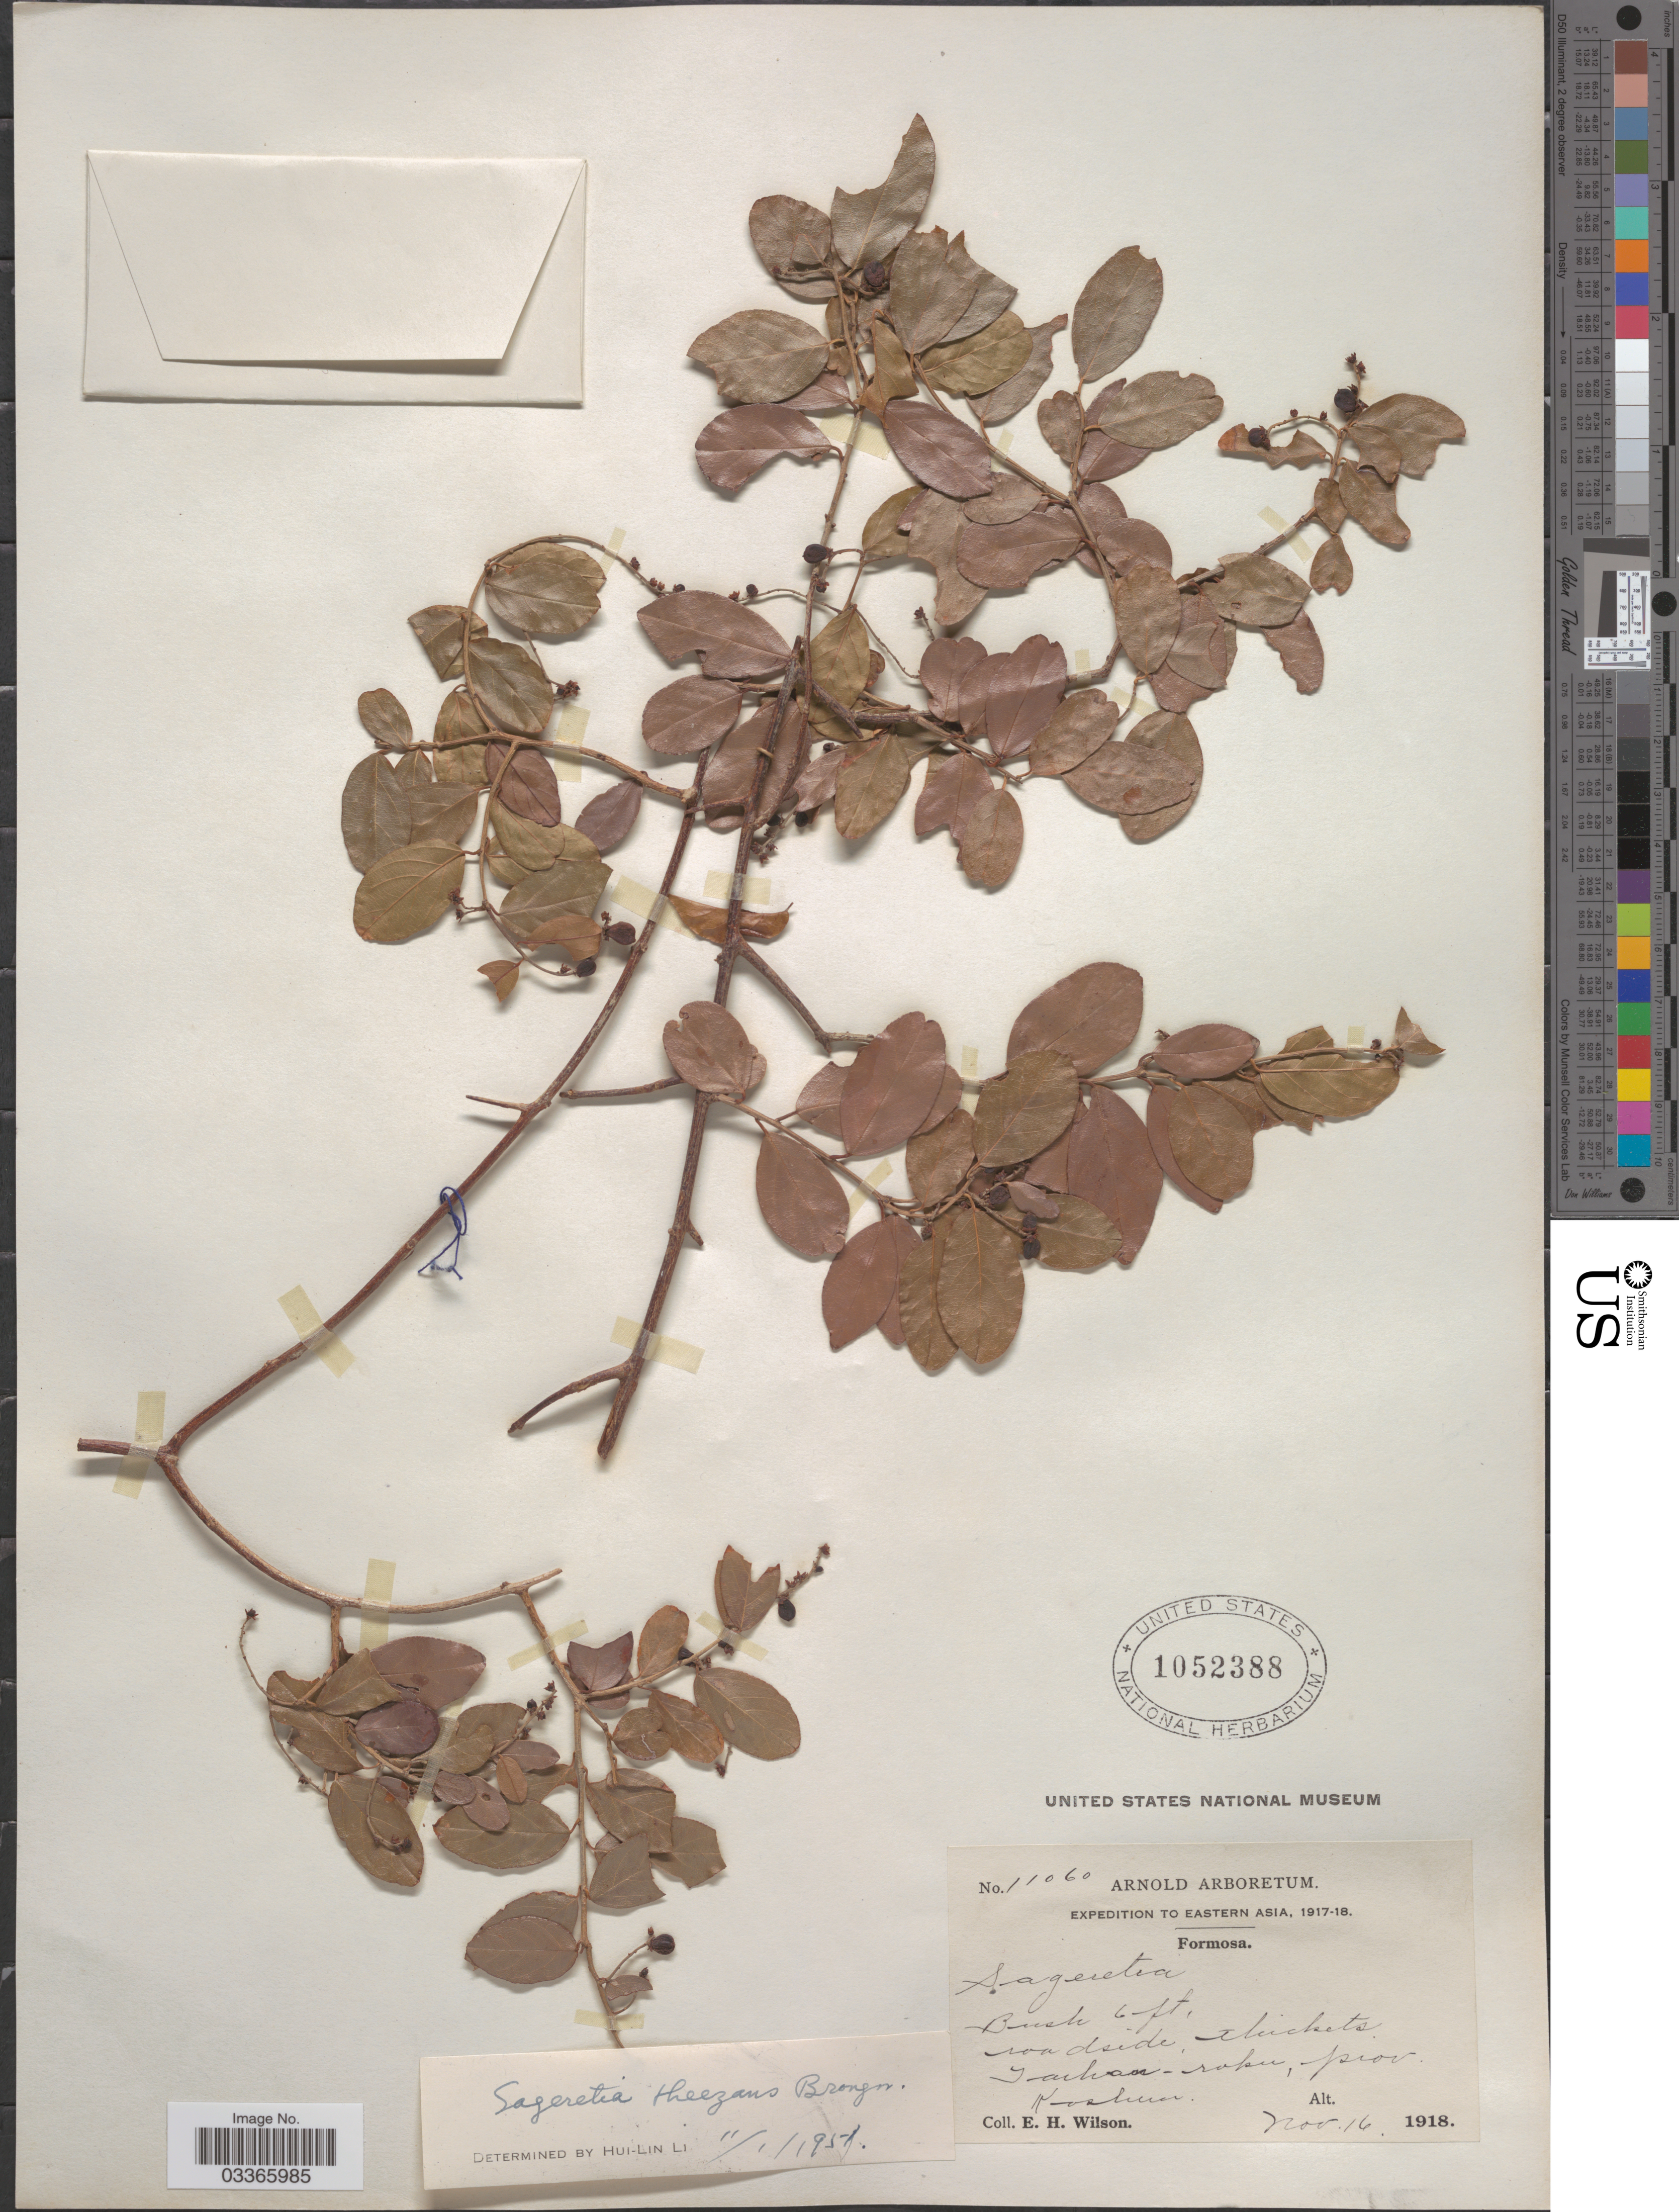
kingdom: Plantae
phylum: Tracheophyta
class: Magnoliopsida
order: Rosales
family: Rhamnaceae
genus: Sageretia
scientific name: Sageretia thea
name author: (Osbeck) M.C. Johnst.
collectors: E. Wilson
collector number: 11060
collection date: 1918-11-16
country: Taiwan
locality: Eastern Asia, Formosa, Tsihan-roku, prov. Koshun.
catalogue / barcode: US 1052388